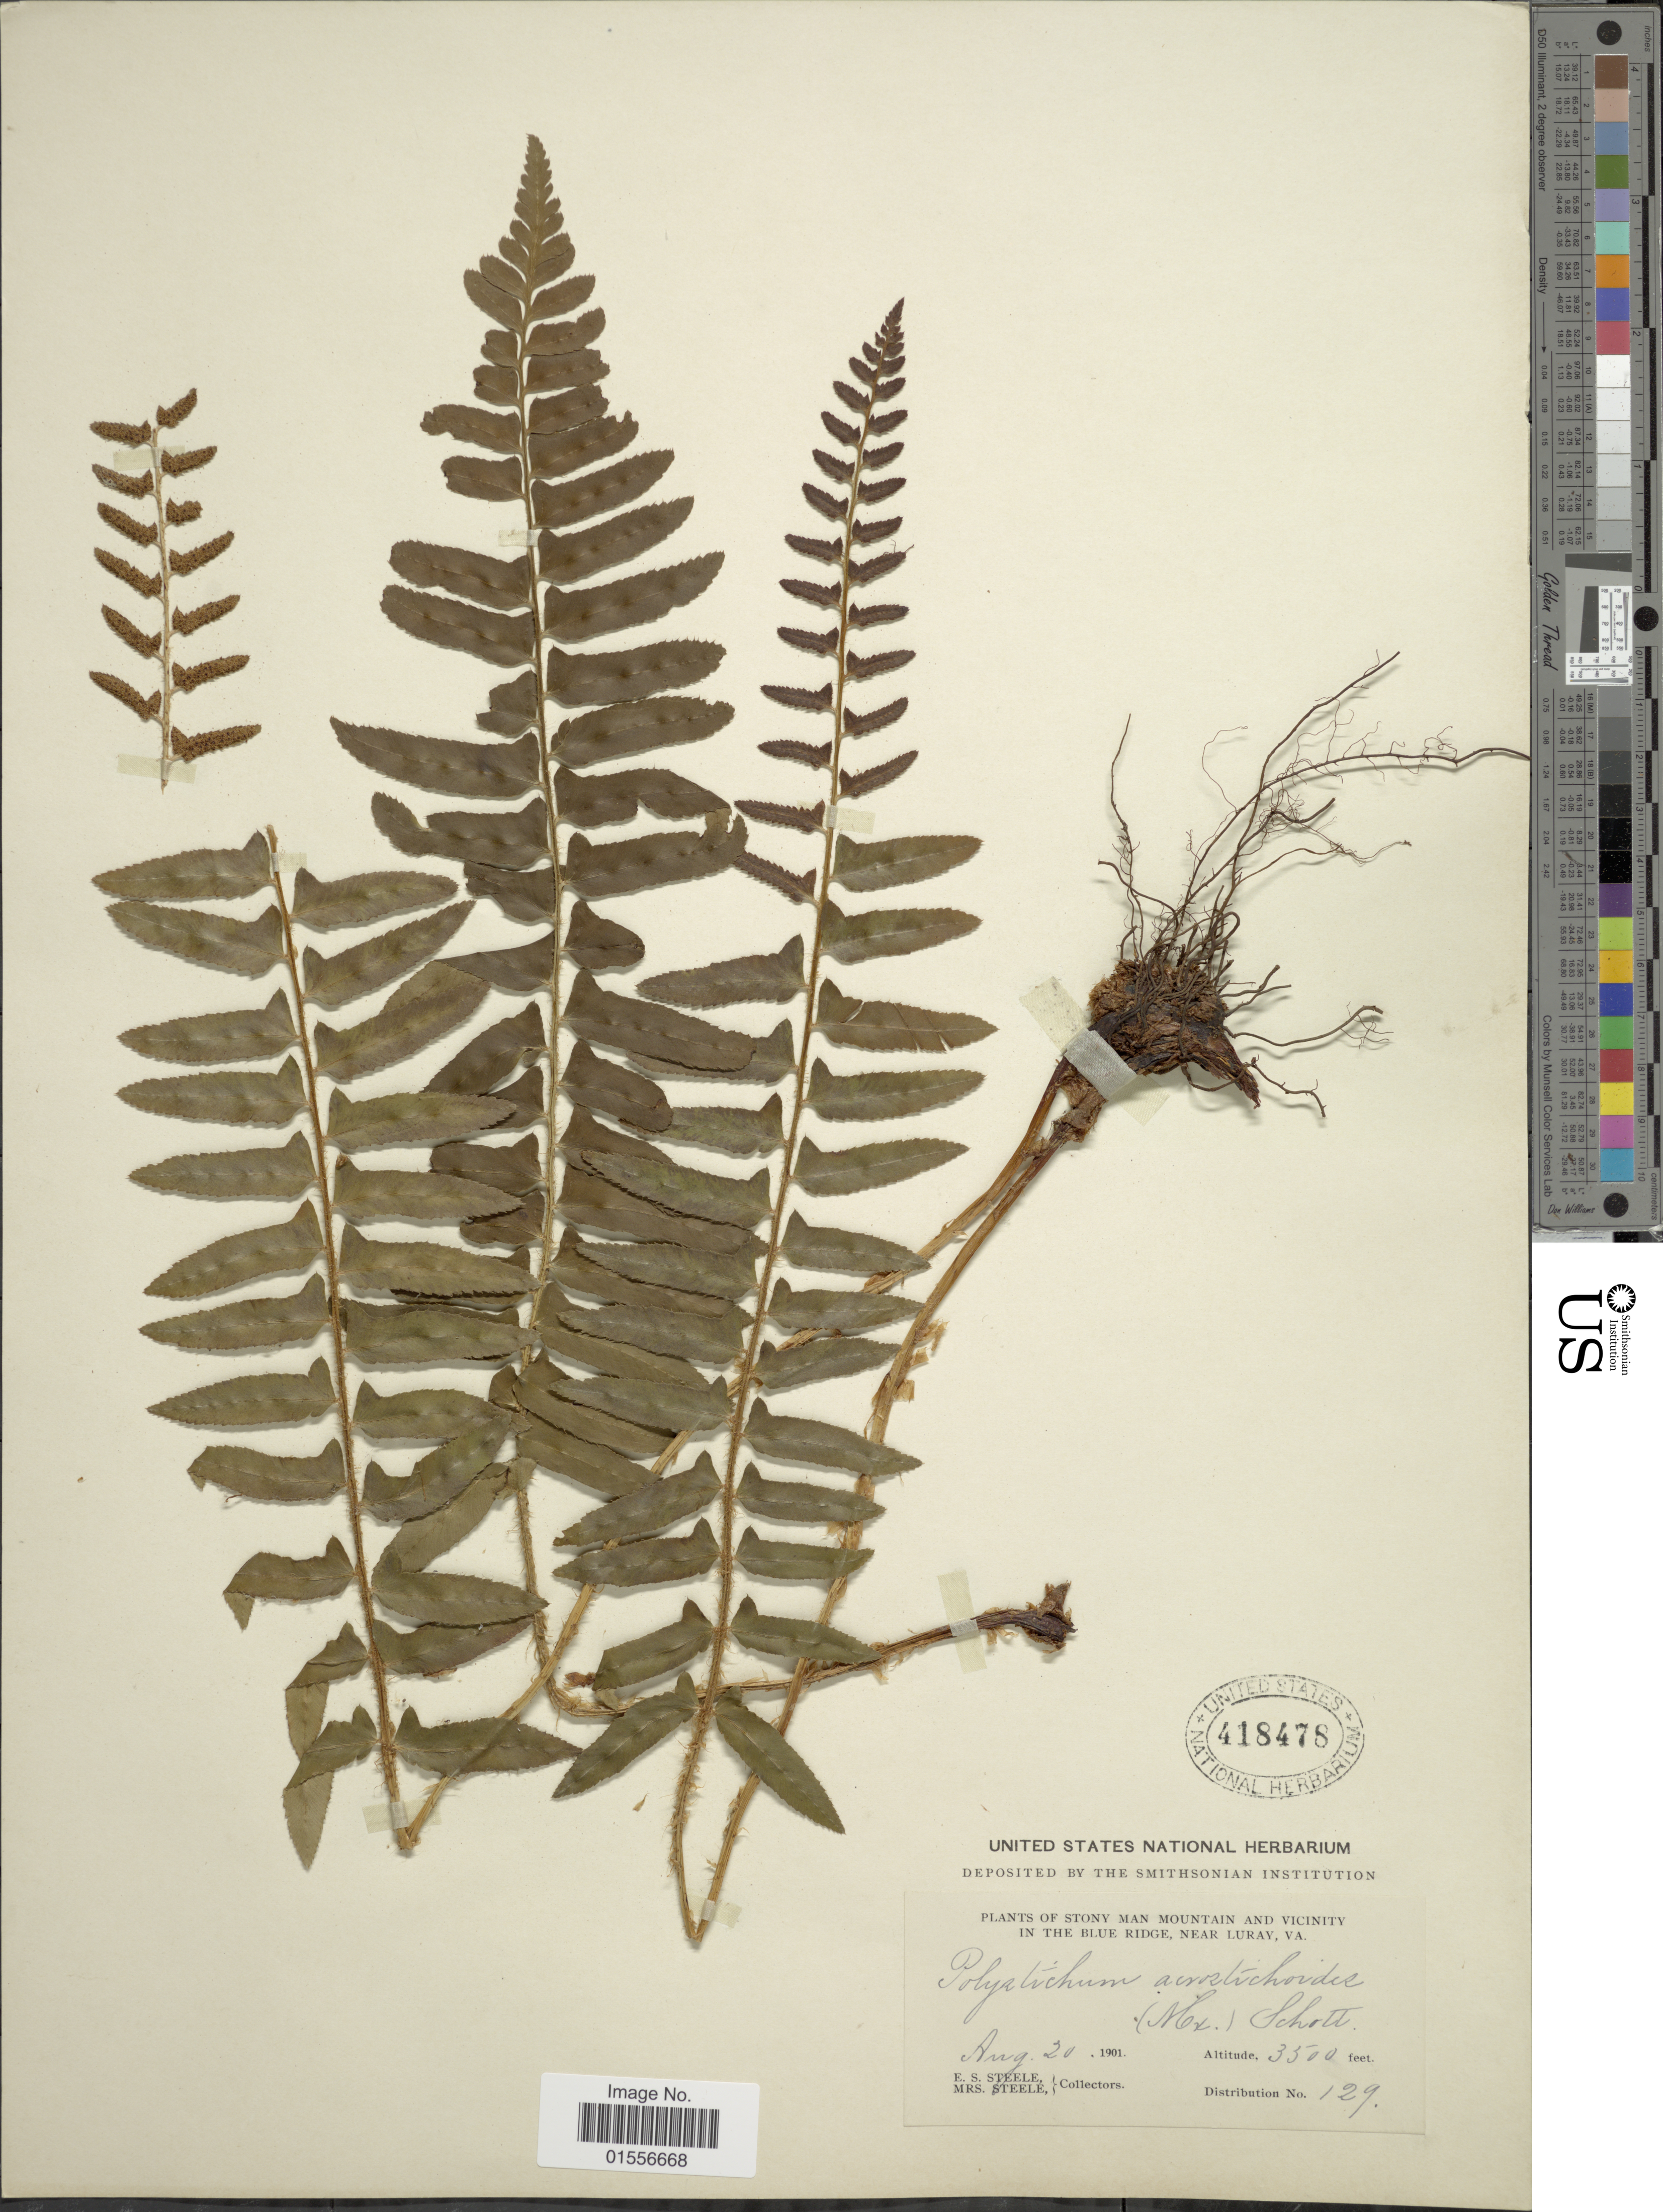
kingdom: Plantae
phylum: Tracheophyta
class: Polypodiopsida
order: Polypodiales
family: Dryopteridaceae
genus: Polystichum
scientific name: Polystichum acrostichoides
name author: (Michx.) Schott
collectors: E. Steele & Mrs. E. S. Steele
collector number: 129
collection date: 1901-08-20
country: United States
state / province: Virginia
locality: Stony Man Mountain and Vicinity in the Blue Ridge, near Luray.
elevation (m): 1067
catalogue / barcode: US 418478